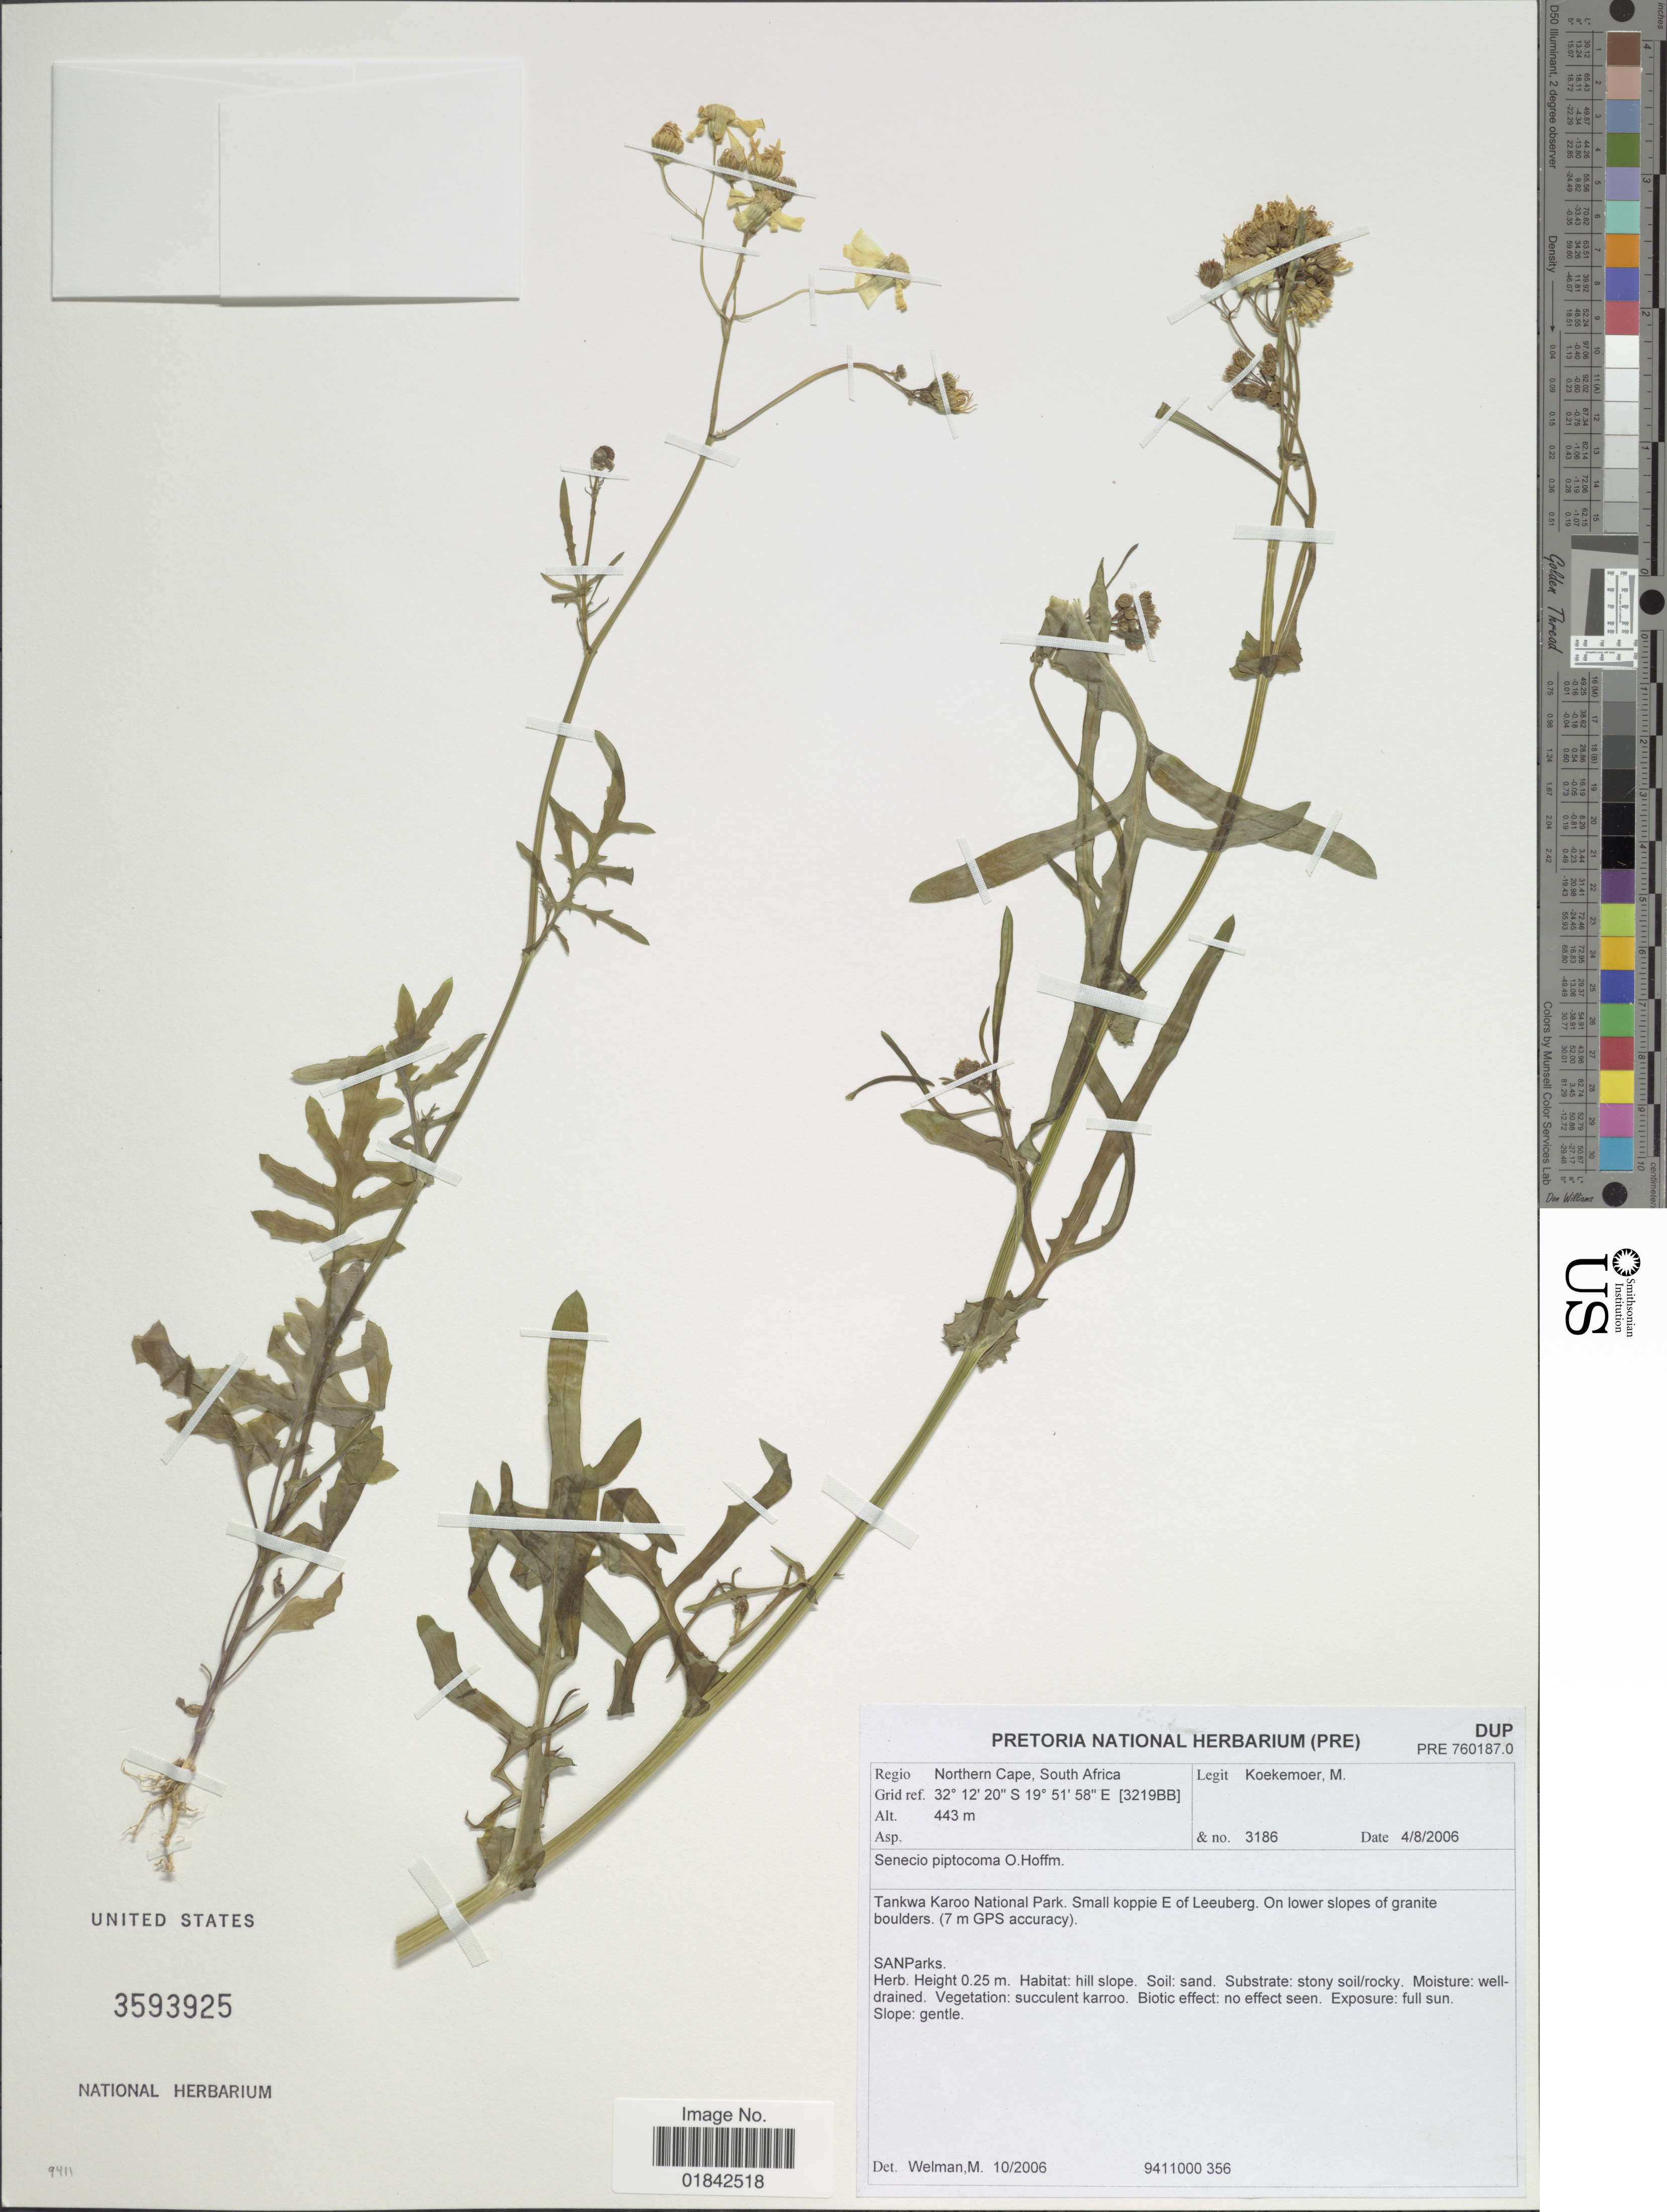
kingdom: Plantae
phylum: Tracheophyta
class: Magnoliopsida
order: Asterales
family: Asteraceae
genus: Senecio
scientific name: Senecio piptocoma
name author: O. Hoffm. ex Schinz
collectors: M. Koekemoer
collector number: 3186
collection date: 2006-08-04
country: South Africa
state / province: Northern Cape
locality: Tankwa Karoo National Park. Small koppie E of Leeuberg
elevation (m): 443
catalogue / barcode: US 3593925